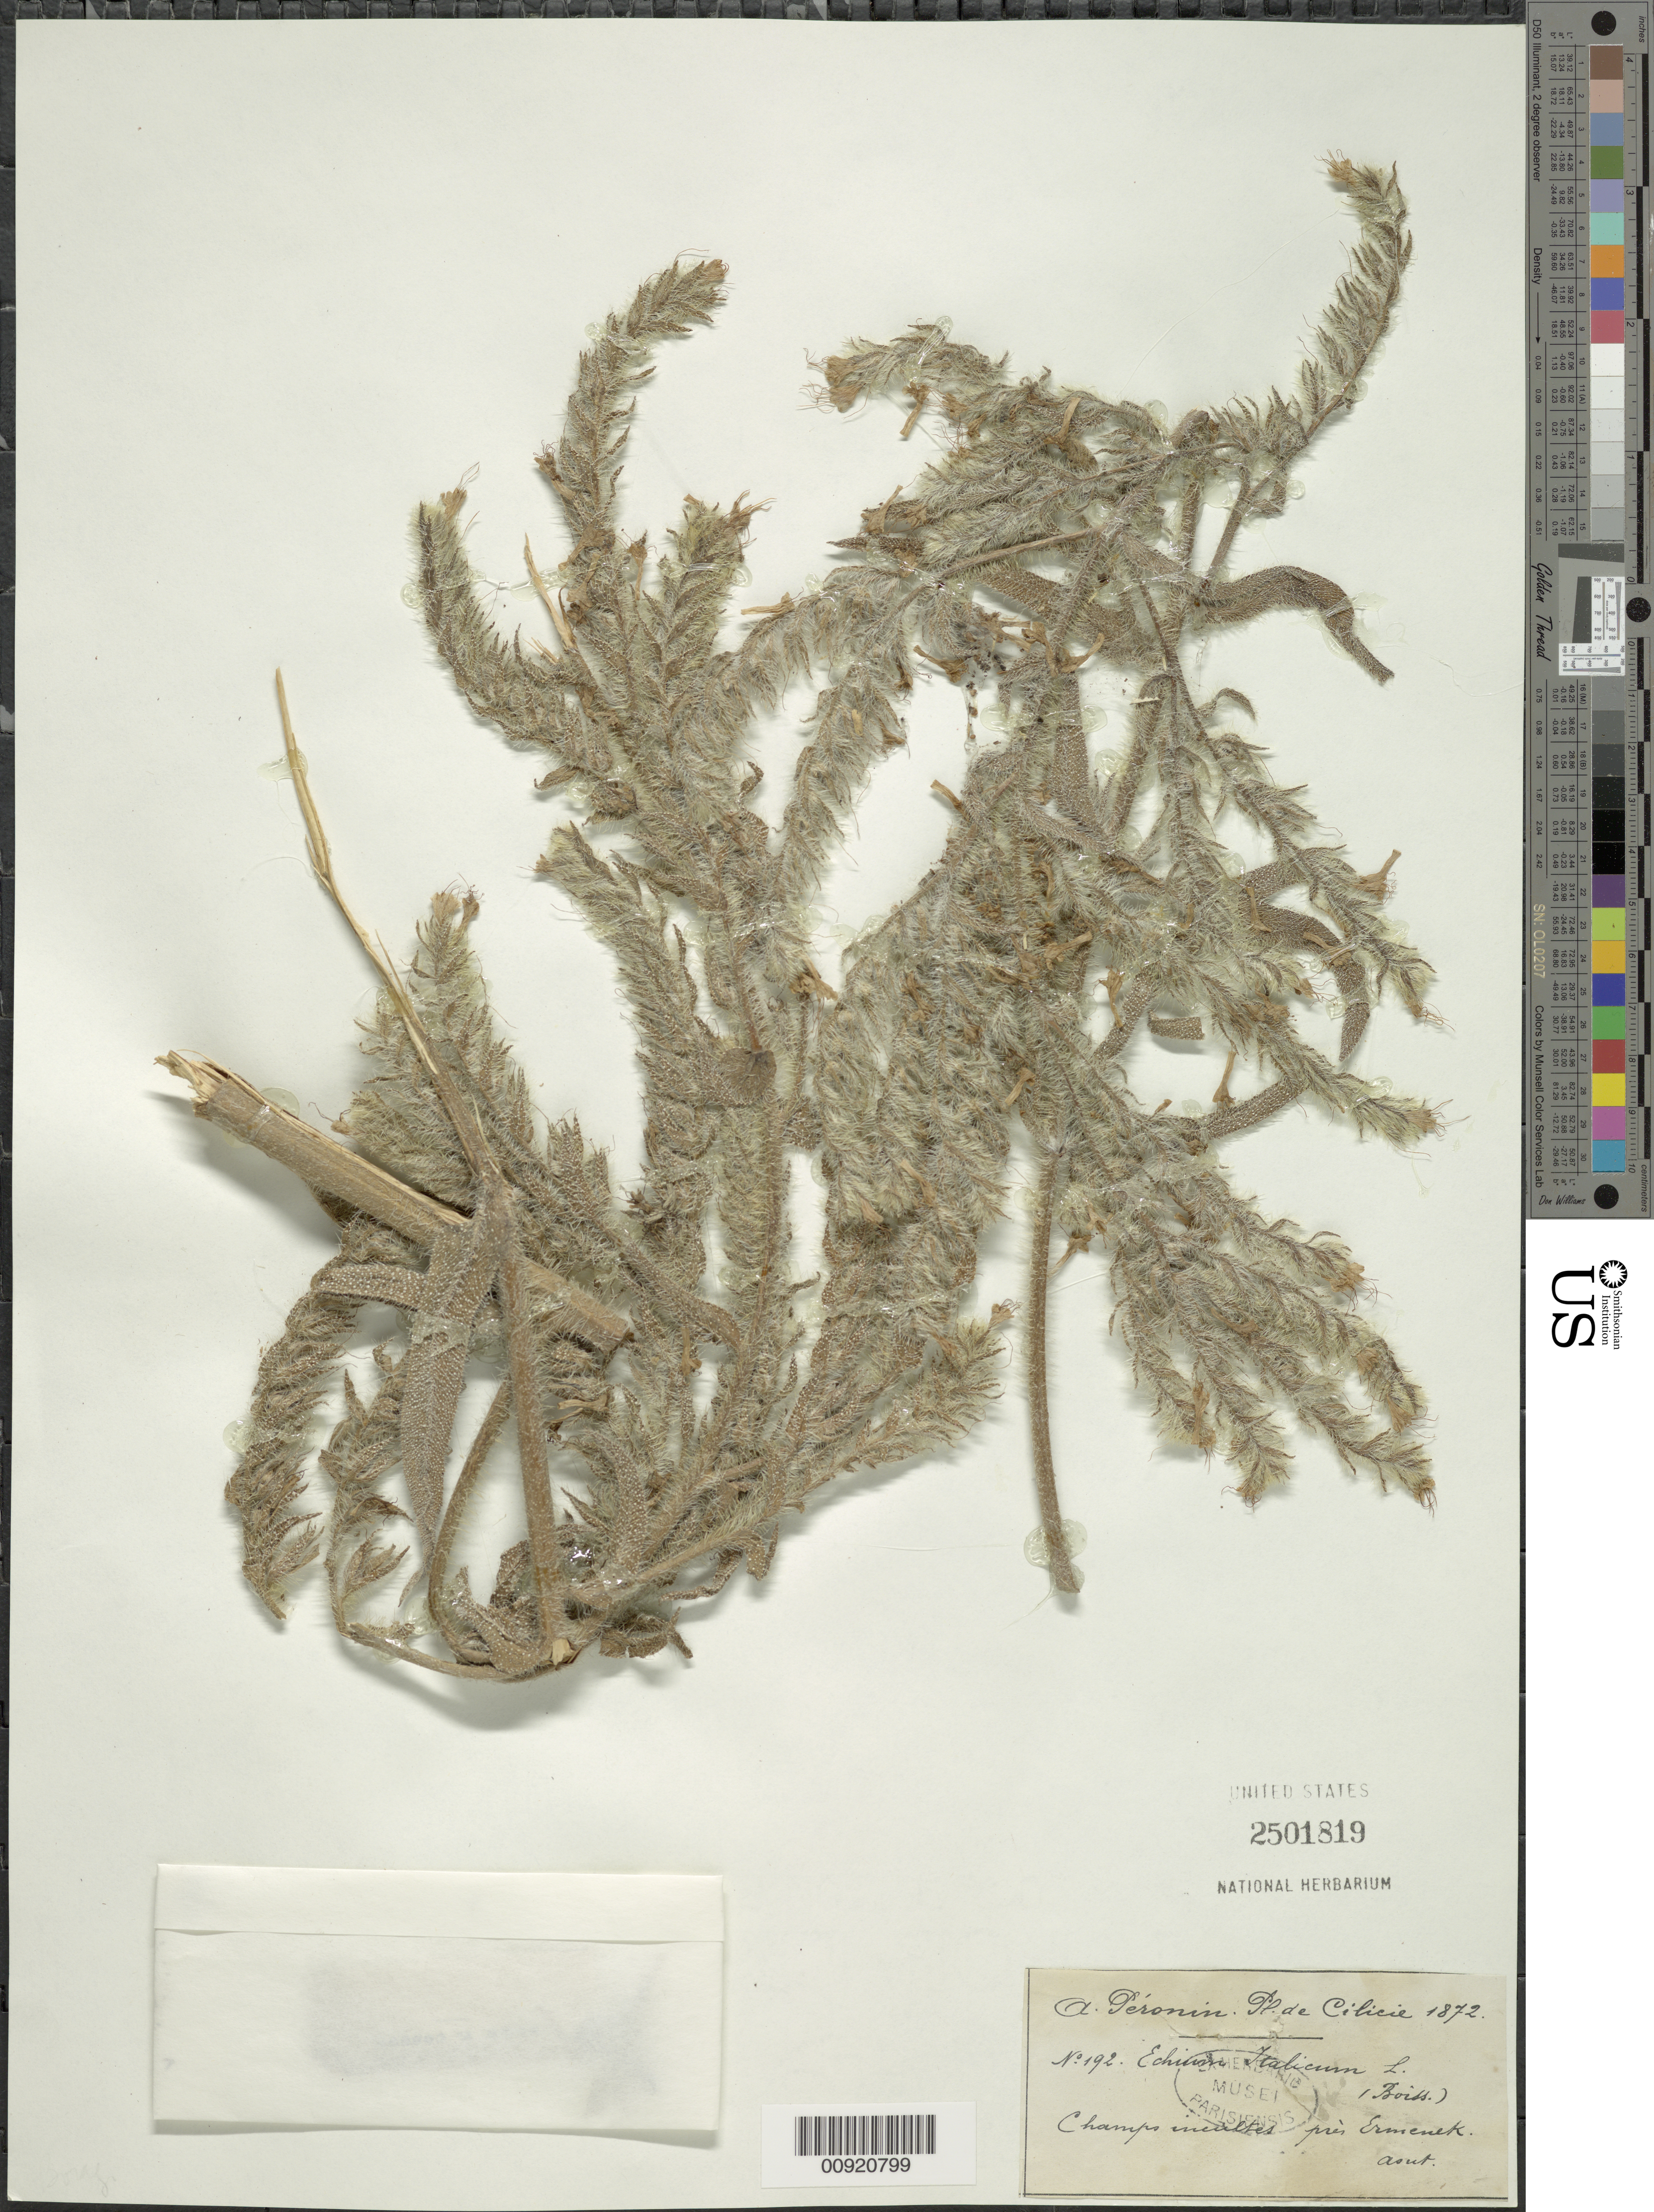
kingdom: Plantae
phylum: Tracheophyta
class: Magnoliopsida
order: Boraginales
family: Boraginaceae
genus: Echium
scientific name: Echium italicum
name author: L.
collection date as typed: Aug 1872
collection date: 1872-08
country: Turkey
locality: champs incultes pres Ermenek.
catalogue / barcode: US 2501819